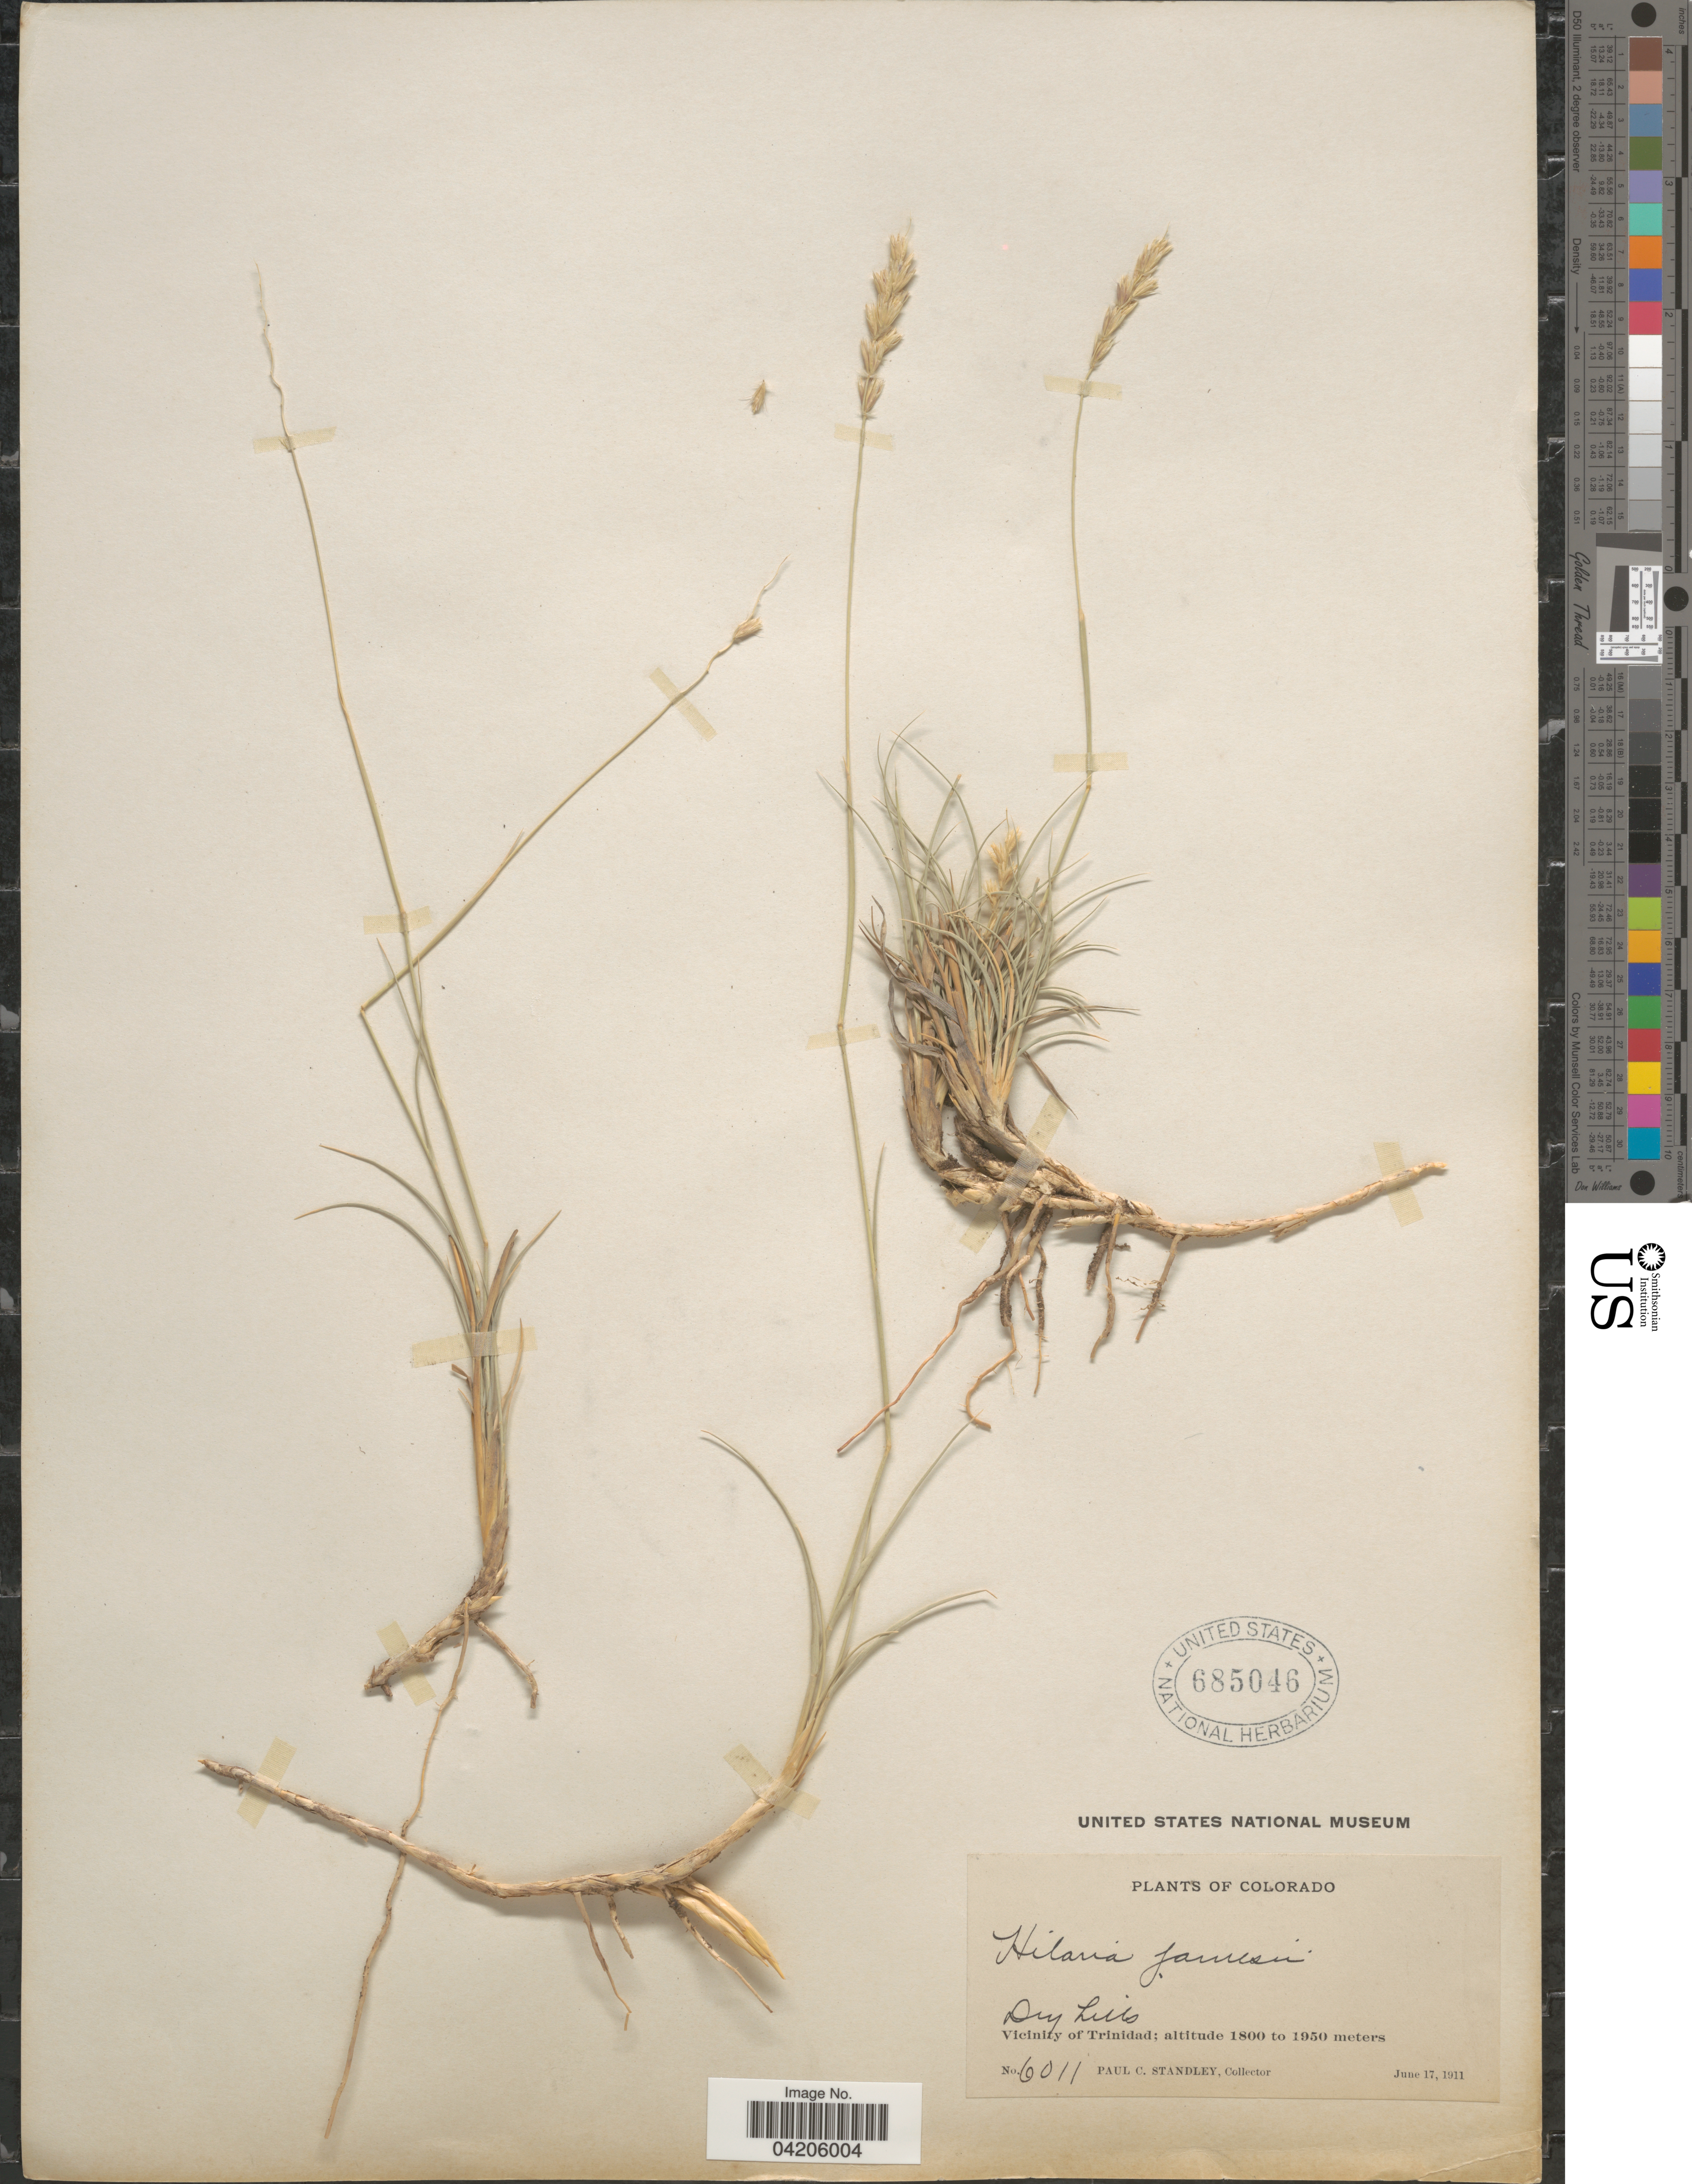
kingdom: Plantae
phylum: Tracheophyta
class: Liliopsida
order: Poales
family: Poaceae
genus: Hilaria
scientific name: Hilaria jamesii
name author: (Torr.) Benth.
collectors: P. C. Standley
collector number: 6011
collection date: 1911-06-17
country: United States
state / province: Colorado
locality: Dry hills. Vicinity of Trinidad.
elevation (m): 1800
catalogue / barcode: US 685046